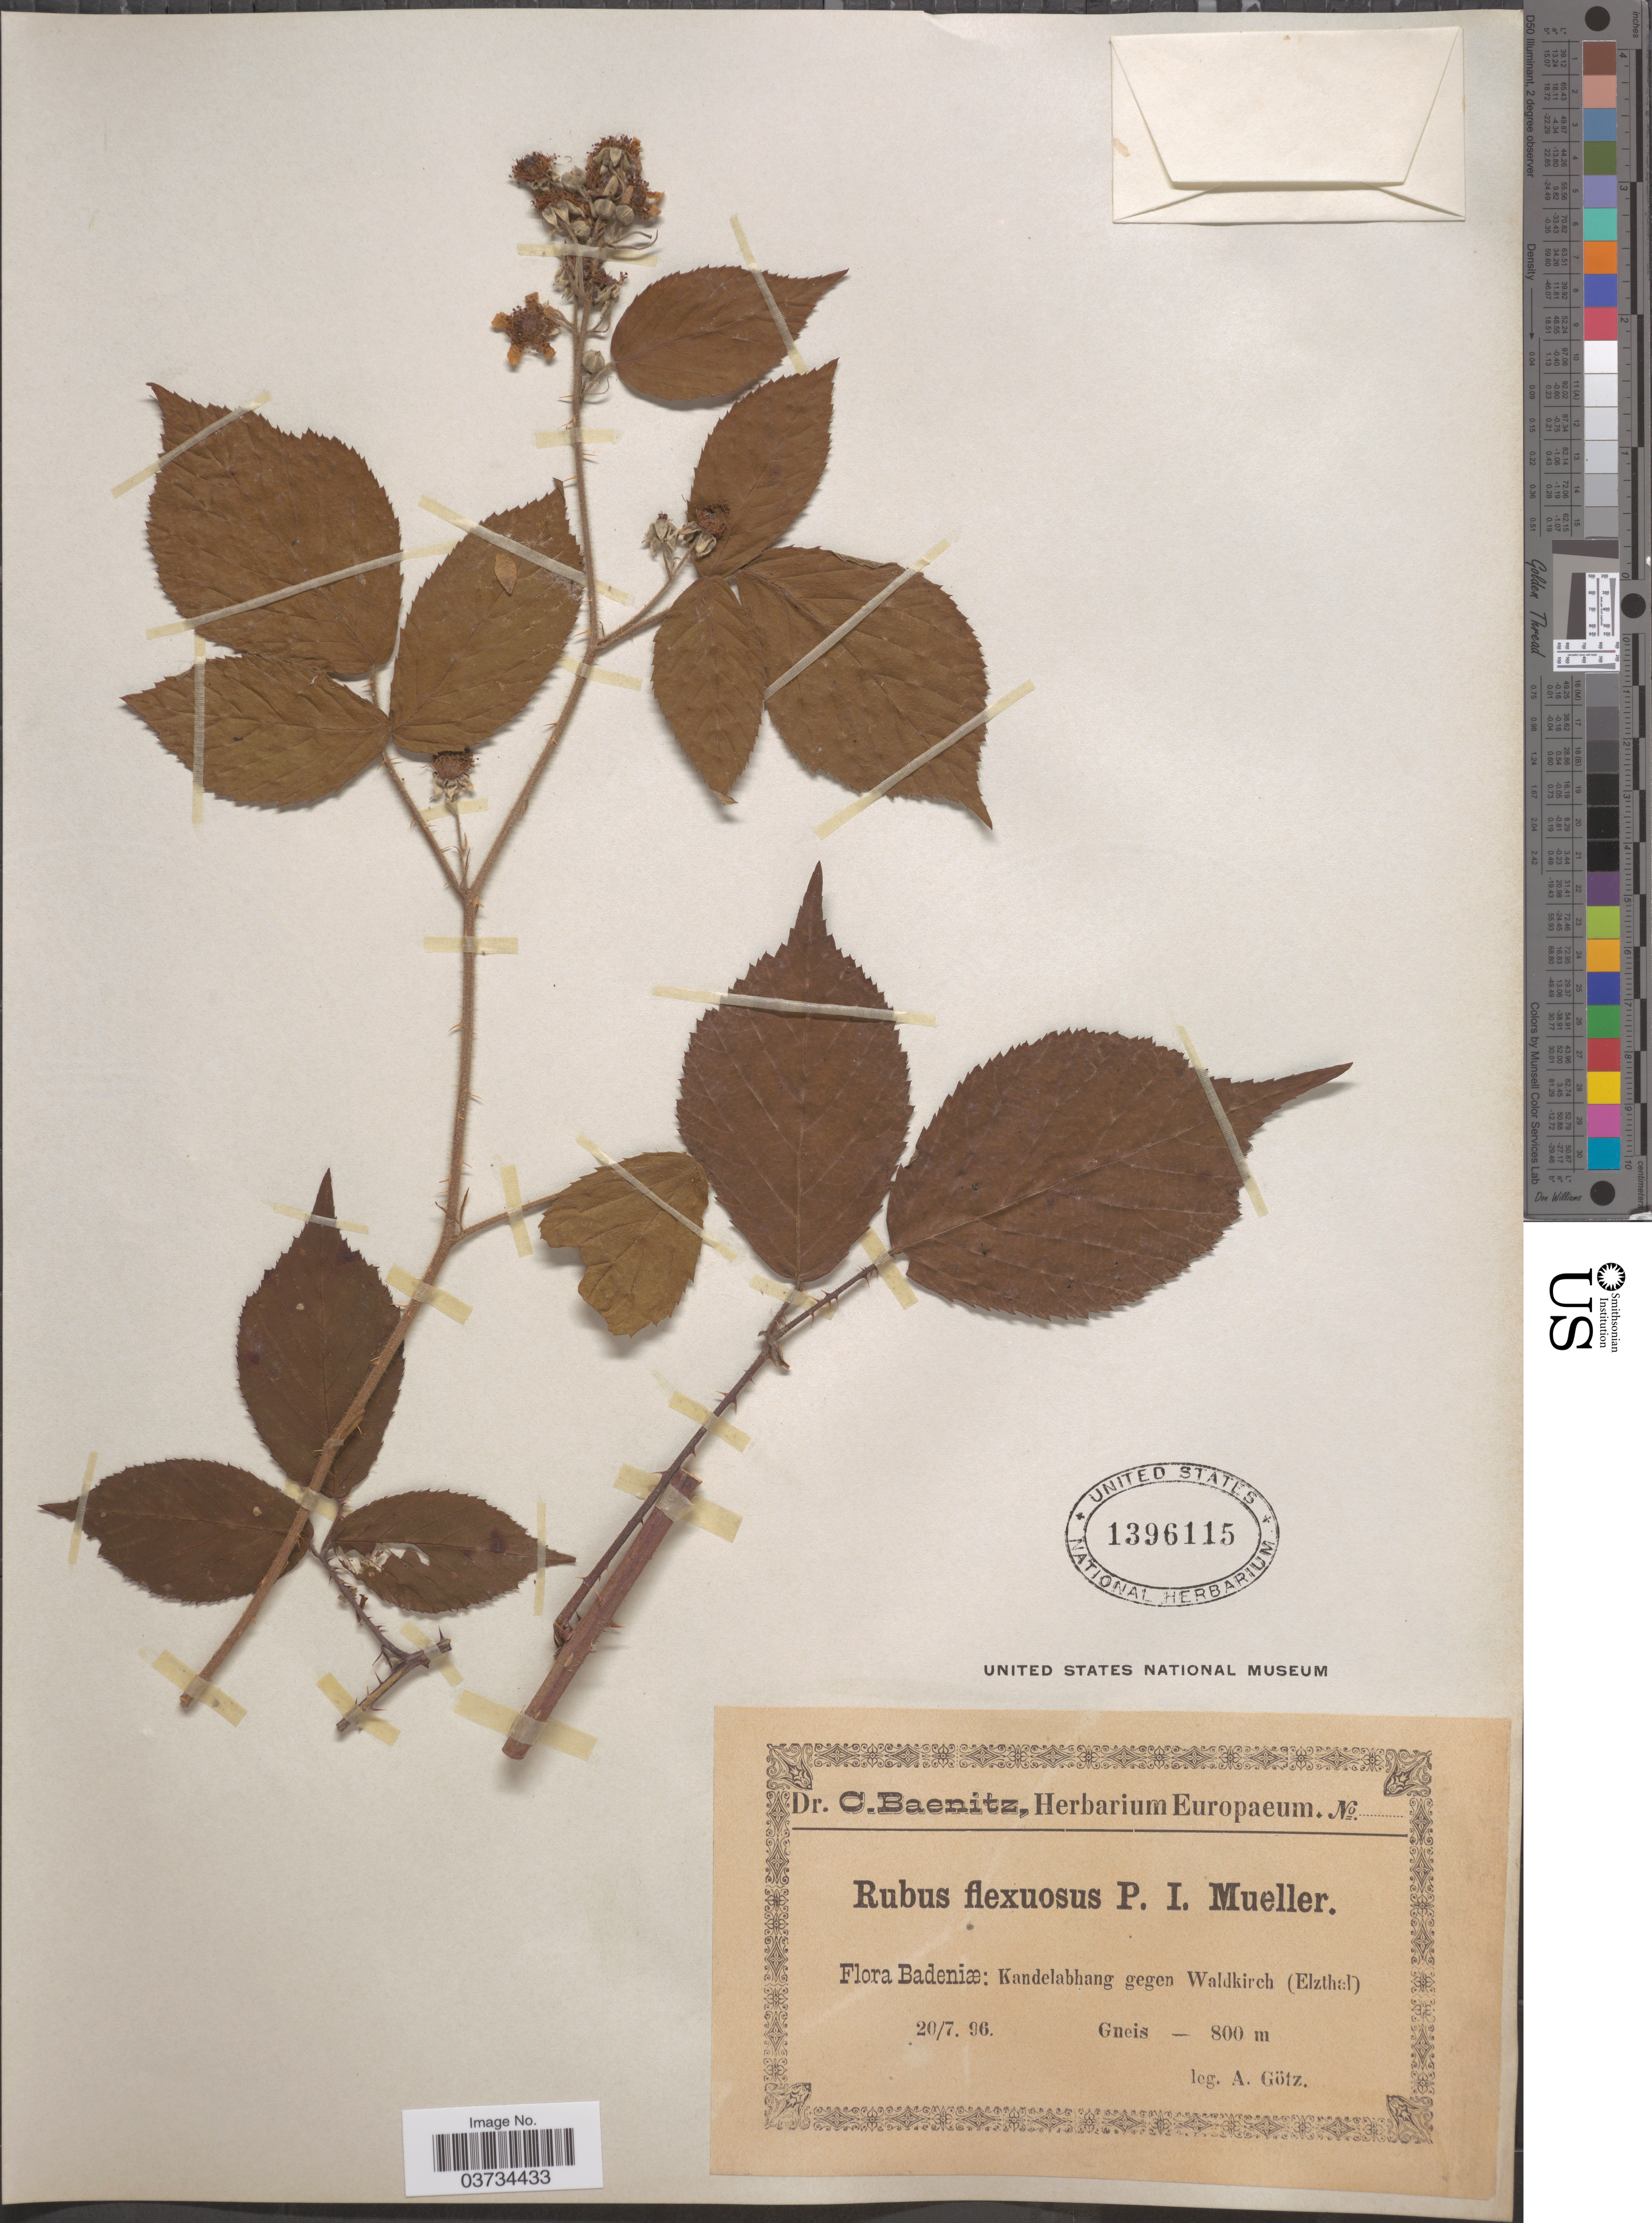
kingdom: Plantae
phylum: Tracheophyta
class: Magnoliopsida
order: Rosales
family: Rosaceae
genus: Rubus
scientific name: Rubus flexuosus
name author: P.J. Müll. & Lefèvre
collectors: A. Götz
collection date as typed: Transcribed d/m/y: 20/7/96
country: Germany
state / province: Baden-Württemberg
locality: Badeniæ: Kandelabhang gegen Waldkirch (Elzthal).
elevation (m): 800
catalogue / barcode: US 1396115